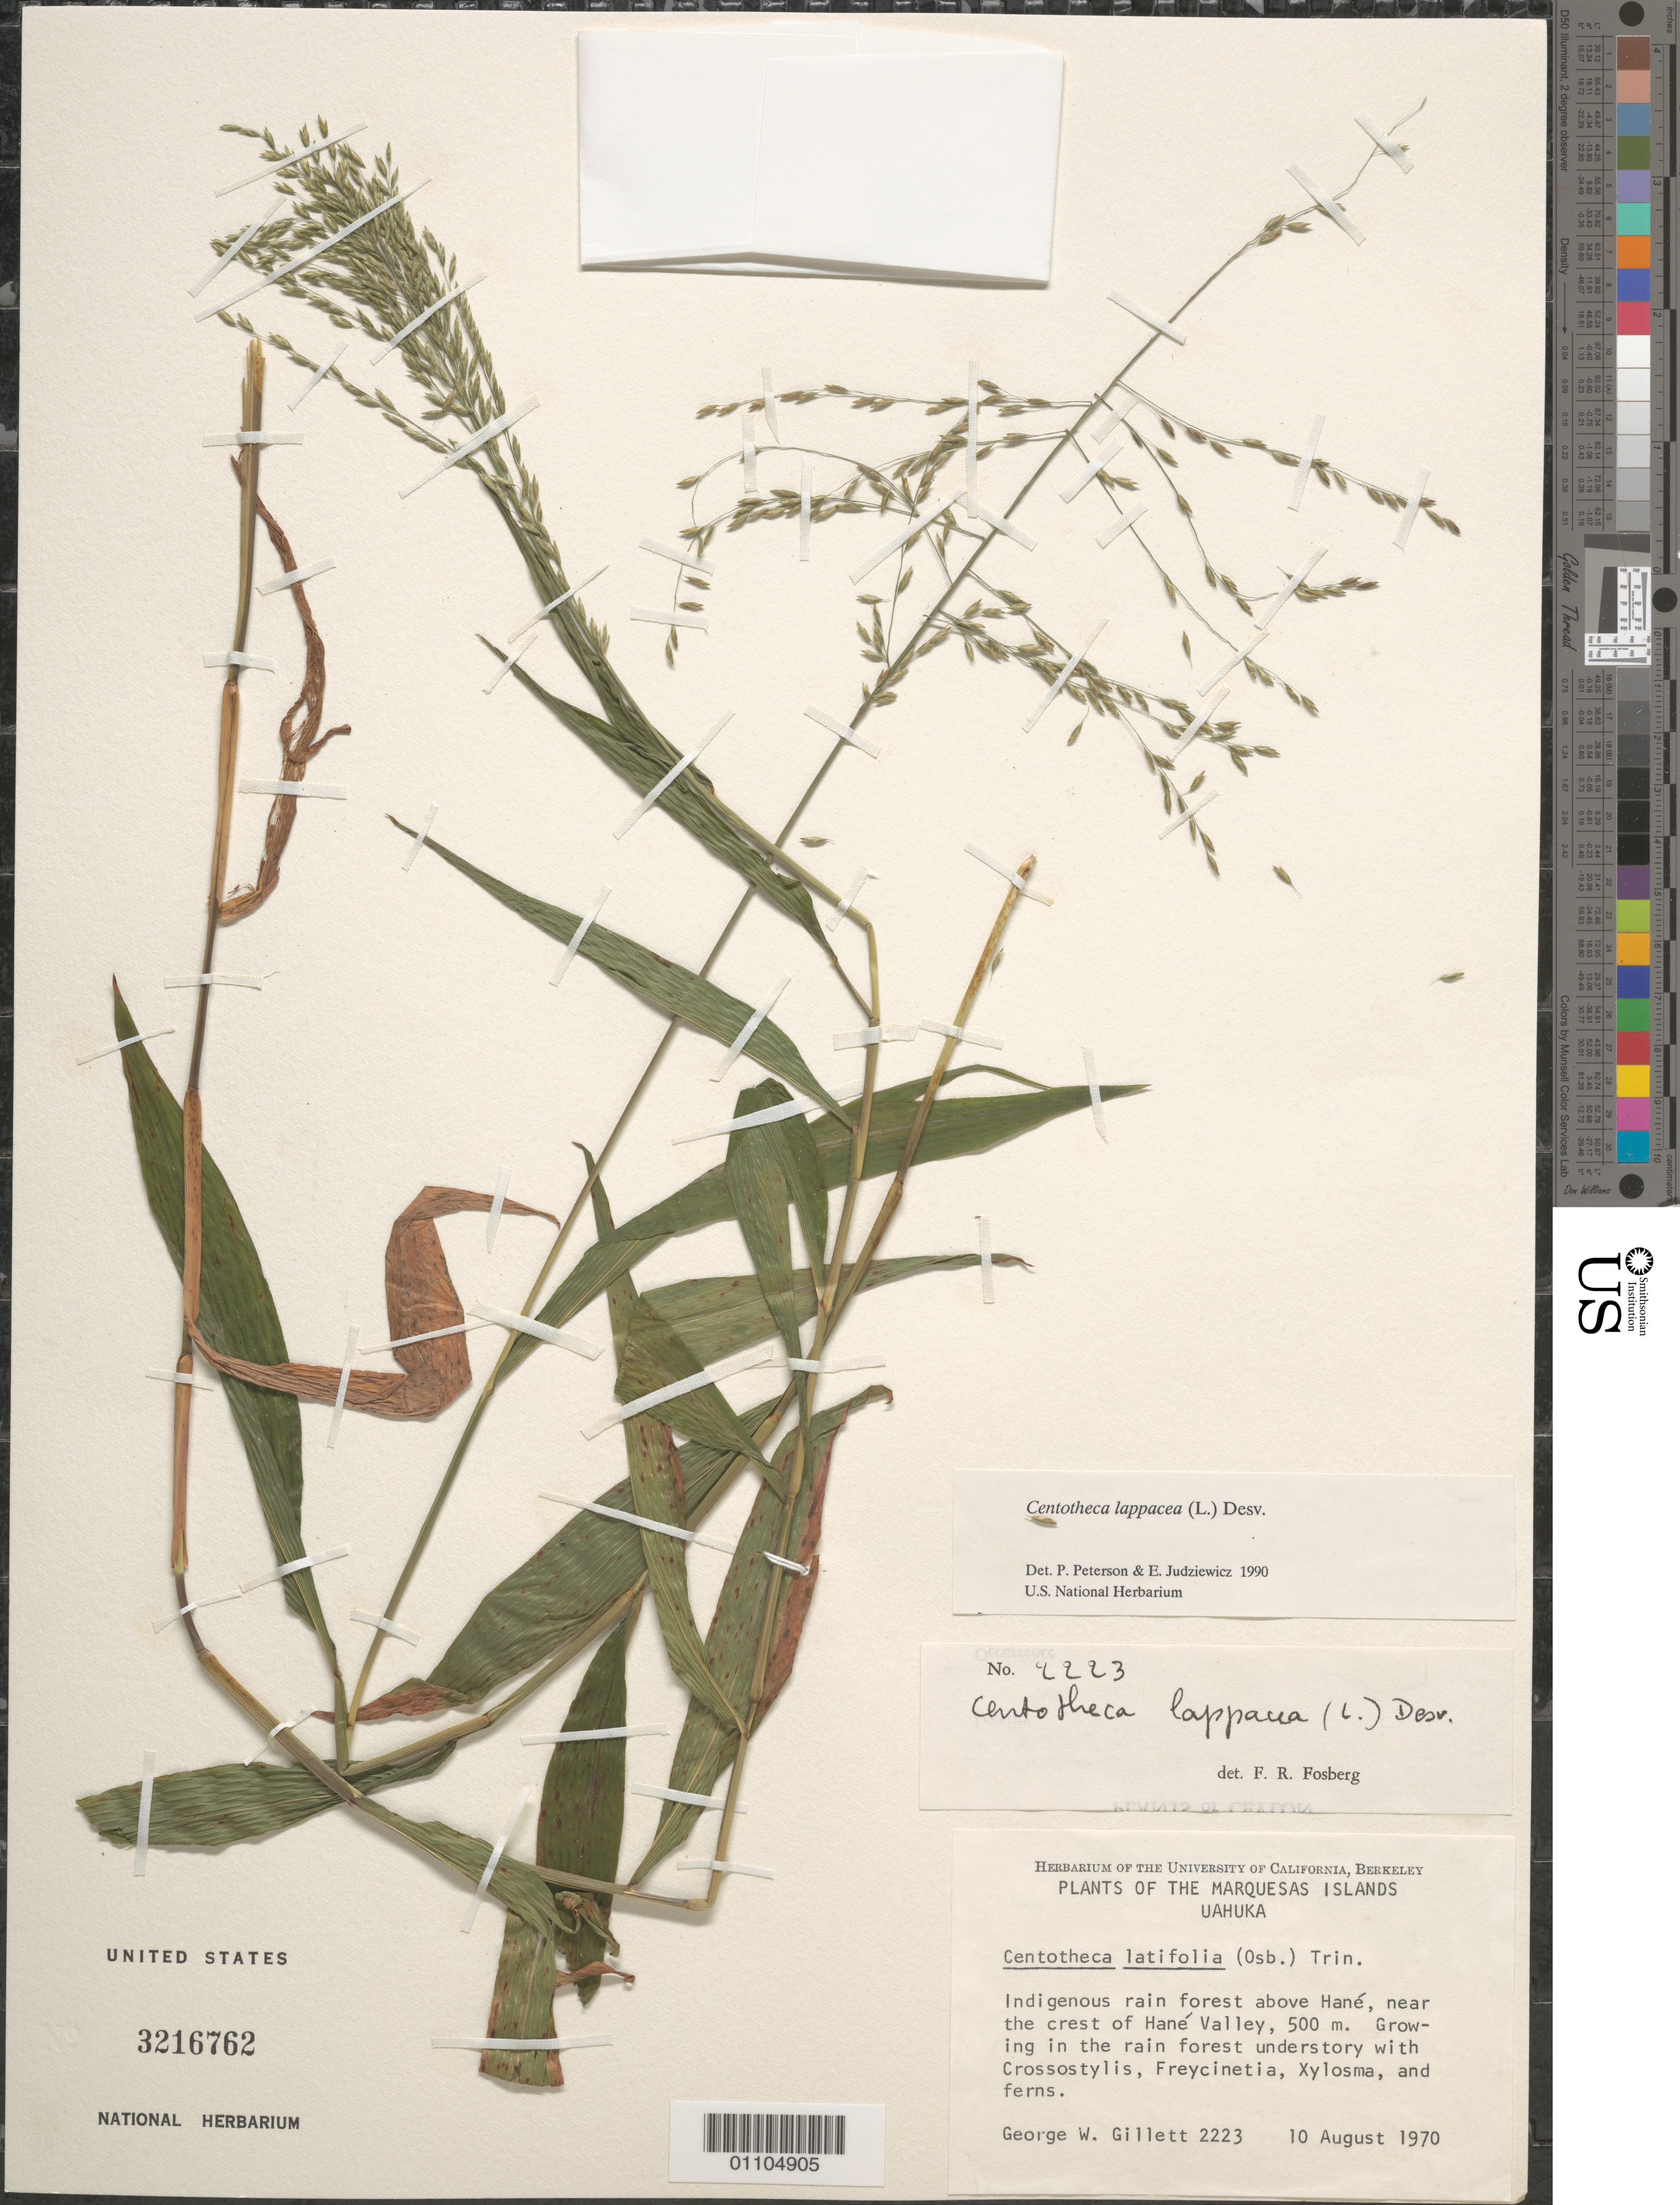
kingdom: Plantae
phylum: Tracheophyta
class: Liliopsida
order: Poales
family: Poaceae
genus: Centotheca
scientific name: Centotheca lappacea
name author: (L.) Desv.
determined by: Peterson, P. M.; Judziewicz, E. J.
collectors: G. Gillett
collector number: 2223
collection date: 1970-08-10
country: French Polynesia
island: Ua Huka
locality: near crest of Hane Valley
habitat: Rain forest with Crossostylis, Freycinetia, Xylosma, and ferns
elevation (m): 500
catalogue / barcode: US 3216762